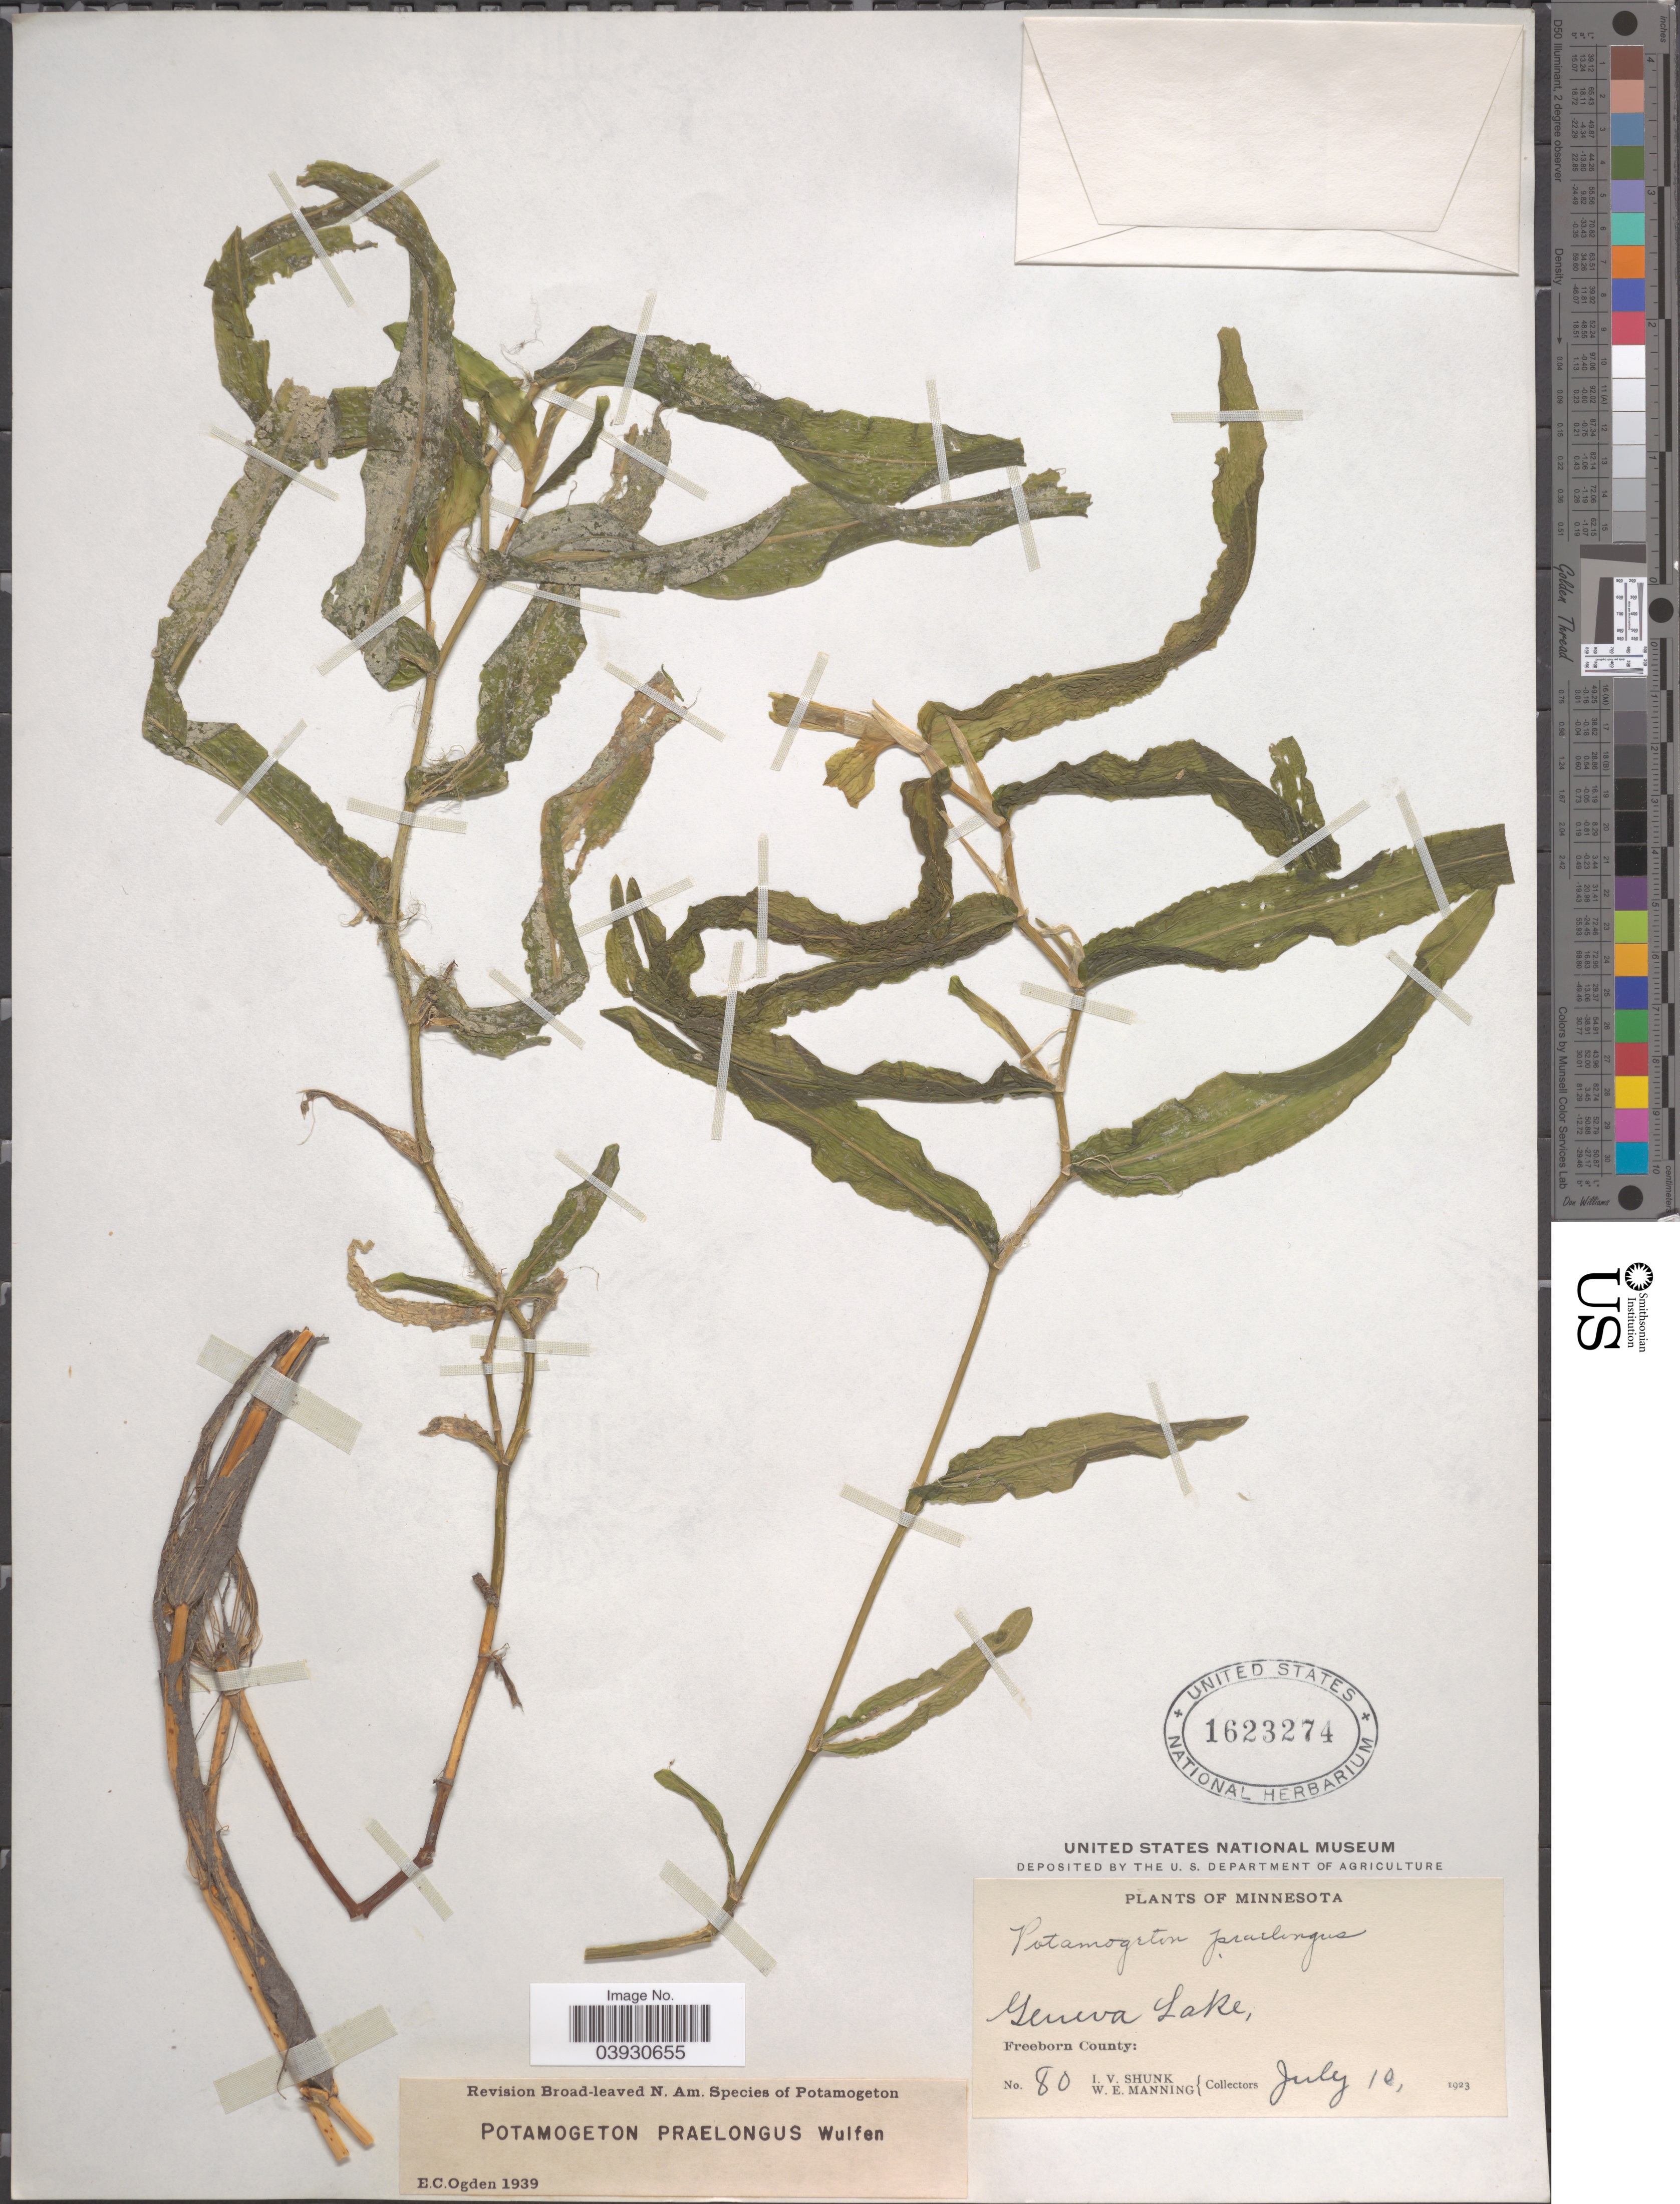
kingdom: Plantae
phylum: Tracheophyta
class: Liliopsida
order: Alismatales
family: Potamogetonaceae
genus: Potamogeton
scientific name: Potamogeton praelongus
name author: Wulfen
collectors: I. Shunk & W. Manning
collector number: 80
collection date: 1923-07-10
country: United States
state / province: Minnesota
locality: Geneva Lake, Freeborn County.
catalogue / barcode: US 1623274